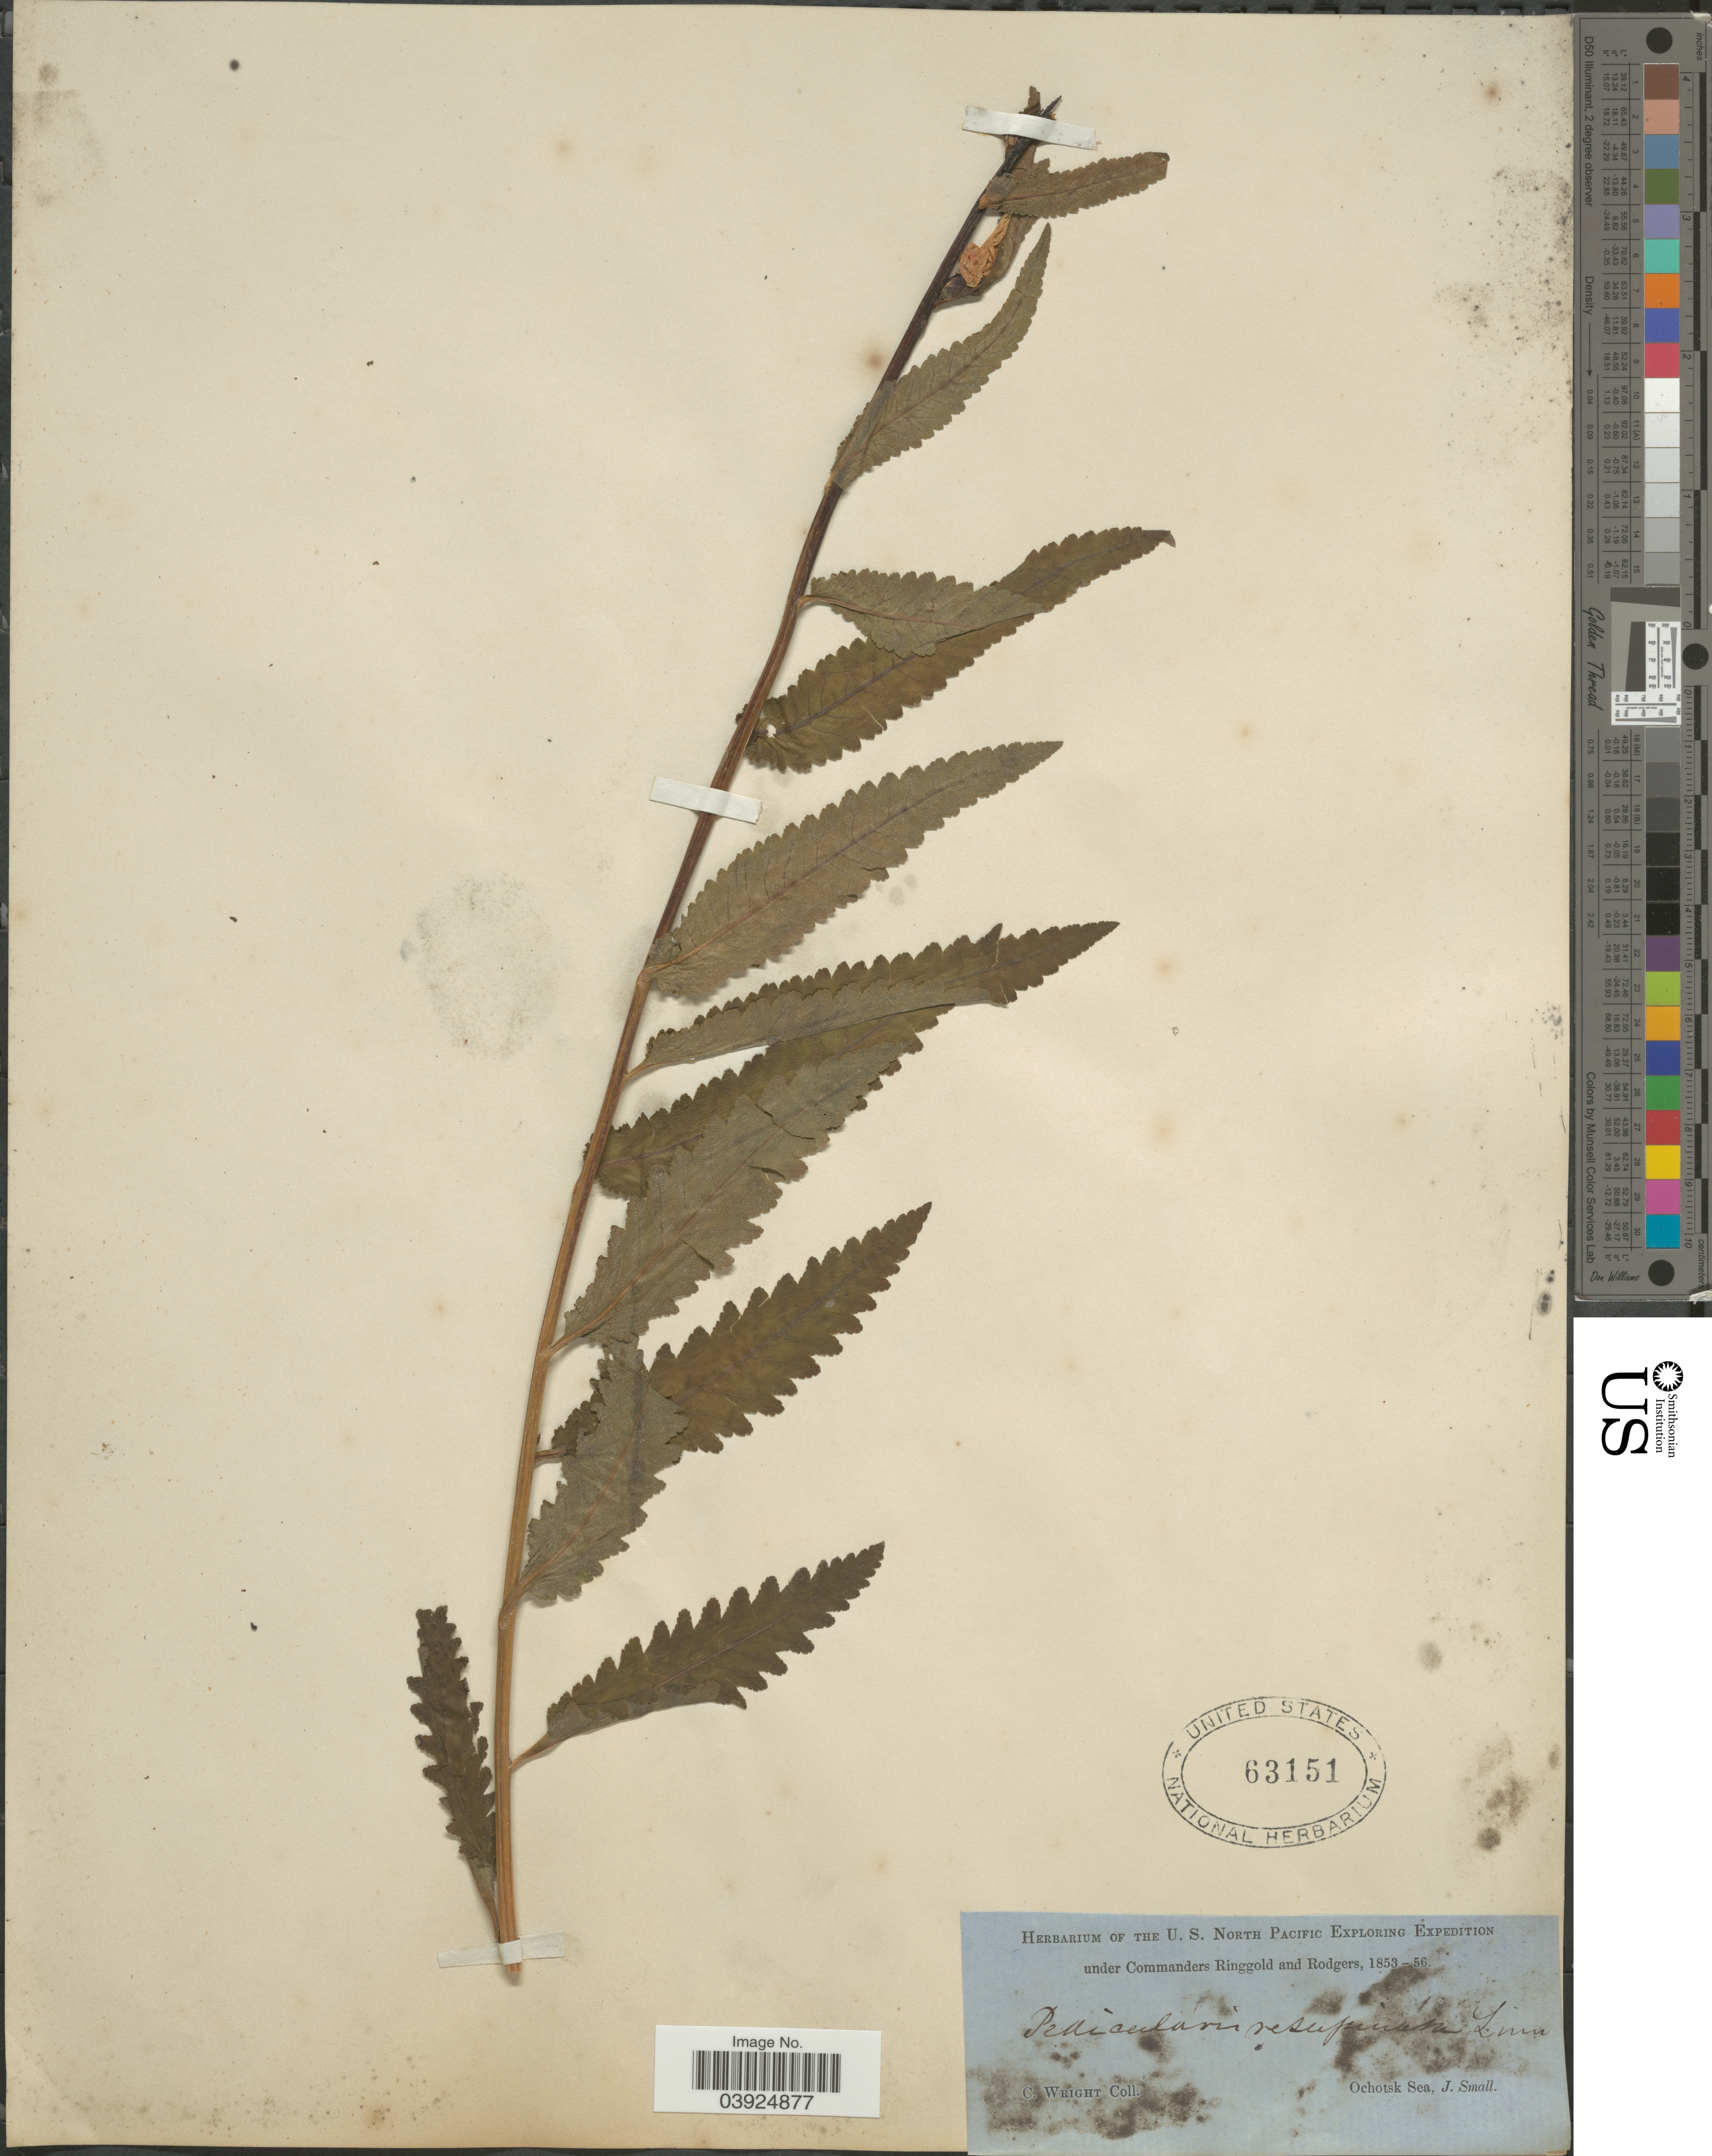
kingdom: Plantae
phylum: Tracheophyta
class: Magnoliopsida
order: Lamiales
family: Orobanchaceae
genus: Pedicularis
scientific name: Pedicularis resupinata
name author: L.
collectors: C. Wright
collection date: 1853/1856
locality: Ochotsk Sea.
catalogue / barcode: US 63151